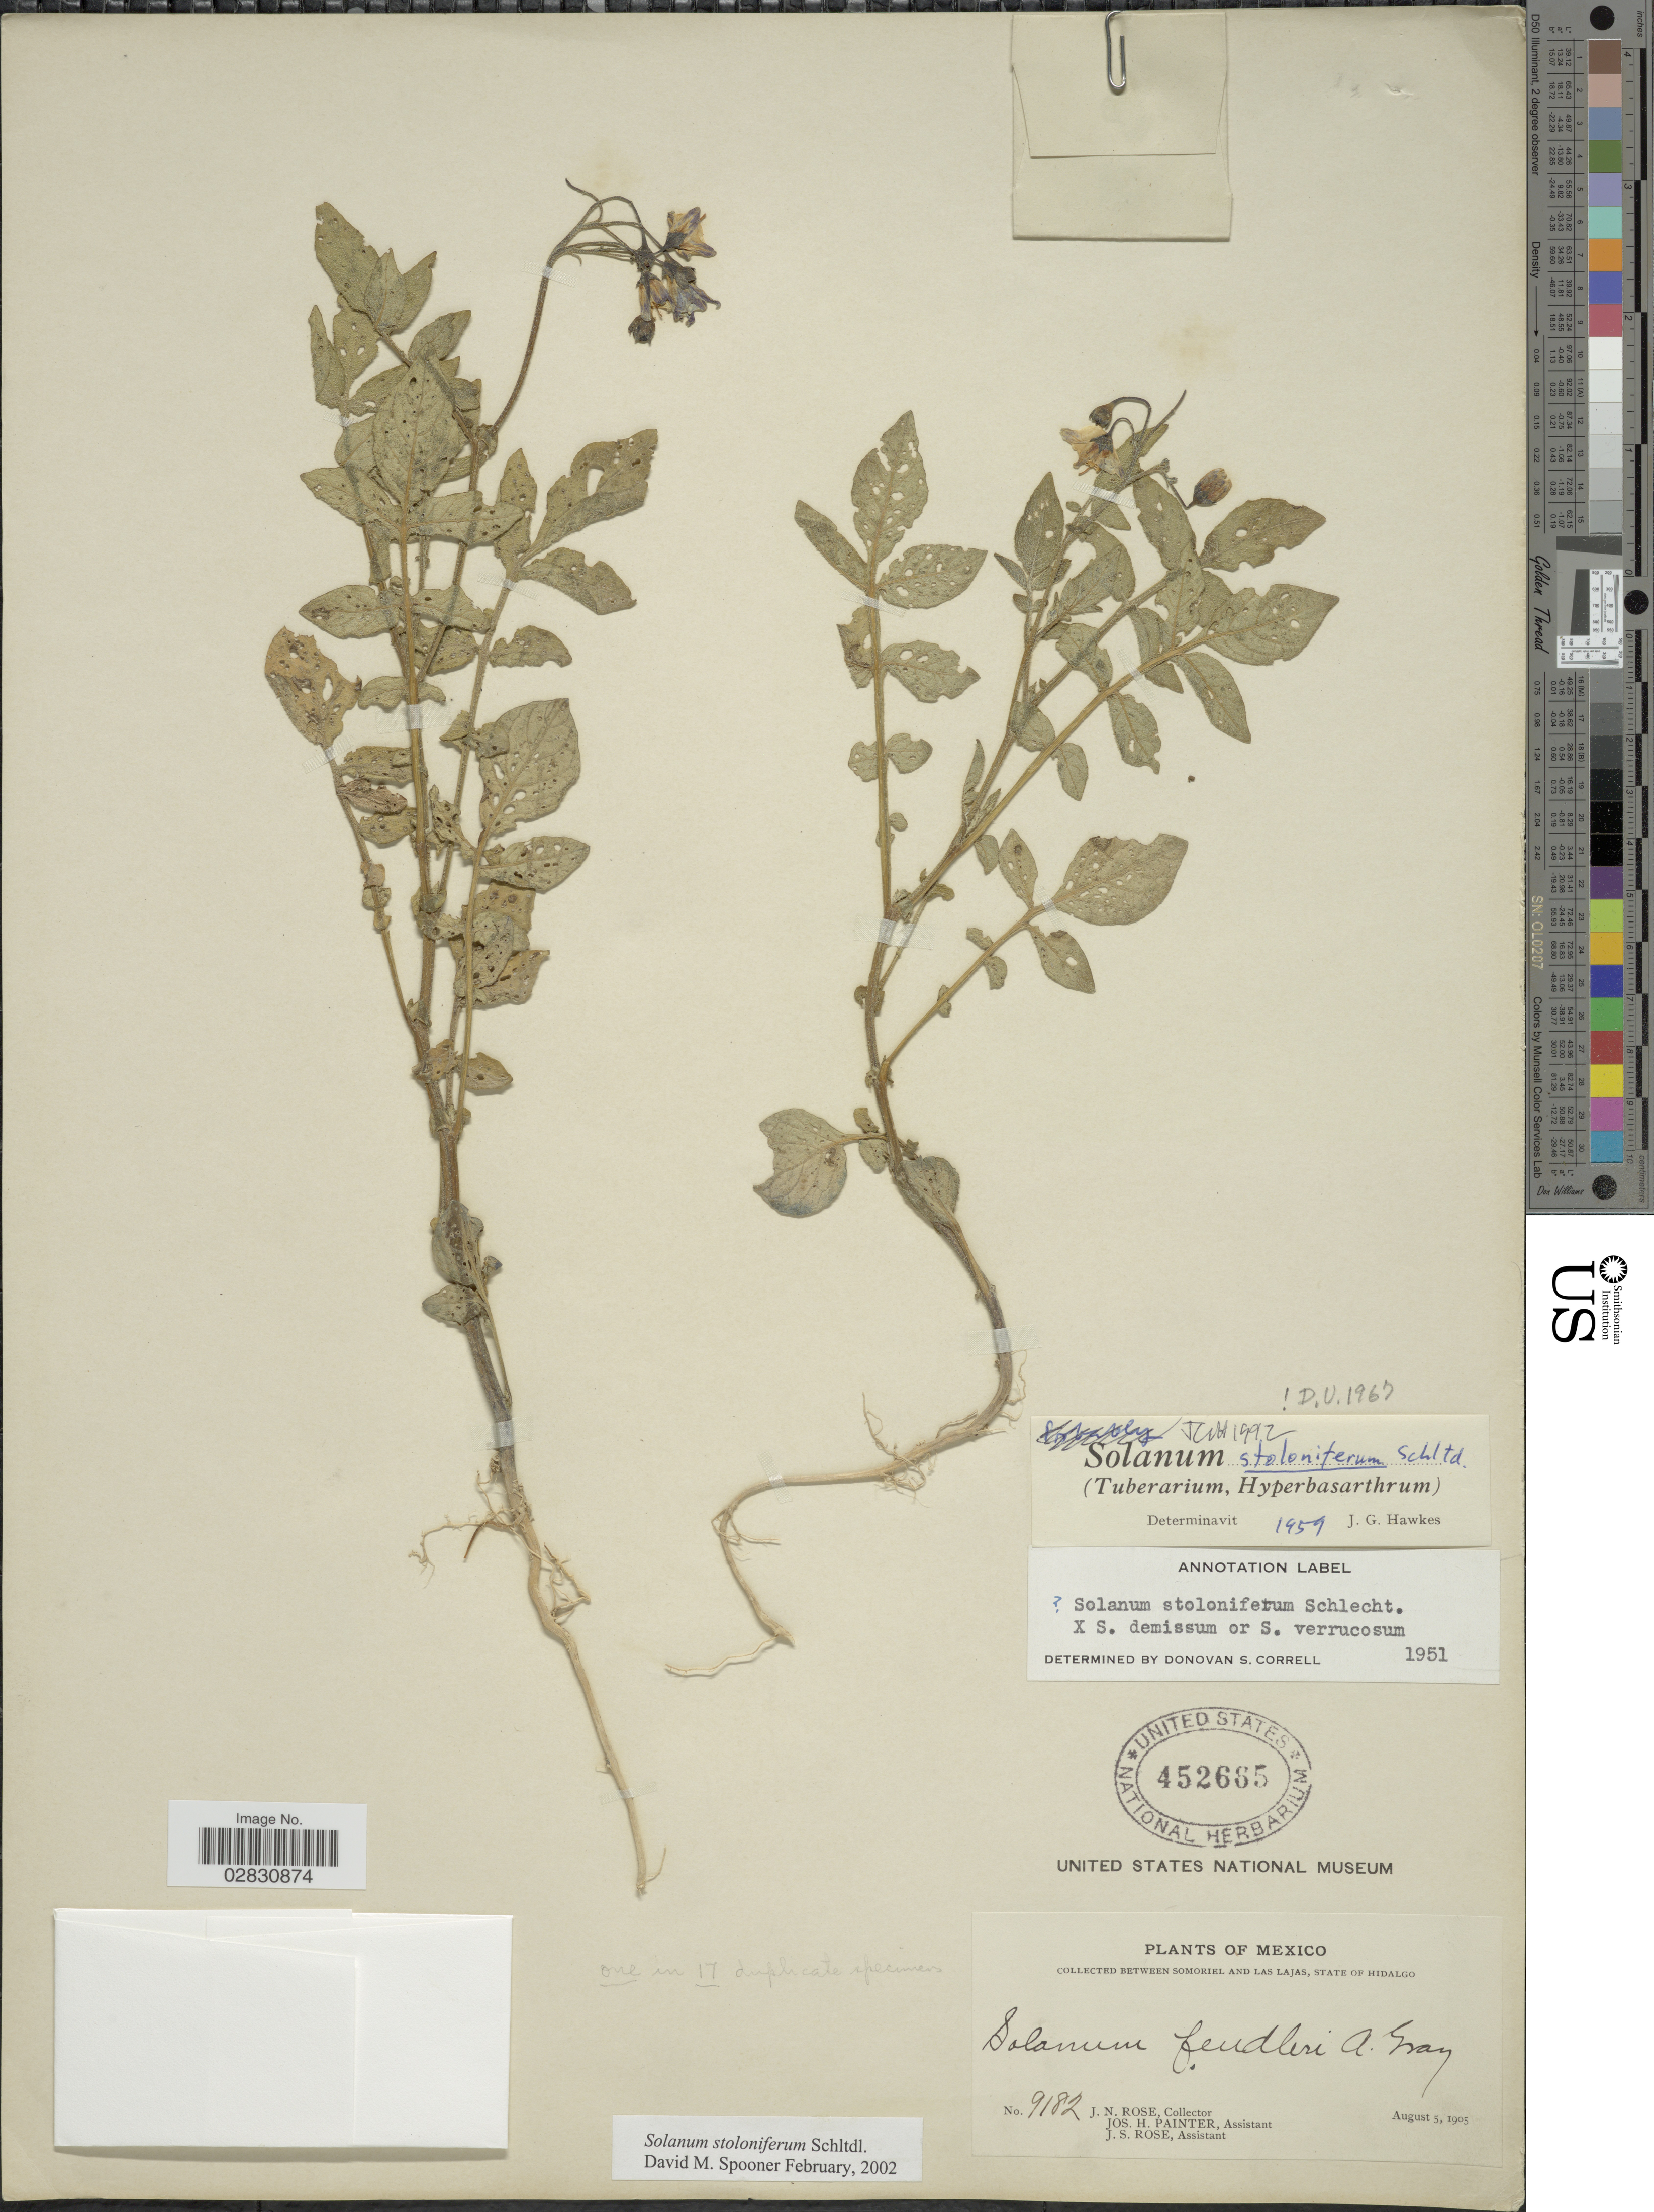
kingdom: Plantae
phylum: Tracheophyta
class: Magnoliopsida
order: Solanales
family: Solanaceae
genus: Solanum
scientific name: Solanum stoloniferum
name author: Schltdl. & Bouché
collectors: J. N. Rose, J. H. Painter & J. S. Rose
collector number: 9182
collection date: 1905-08-05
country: Mexico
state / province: Hidalgo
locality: Between Somoriel and Las Lajas, State of Hidalgo.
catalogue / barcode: US 452665